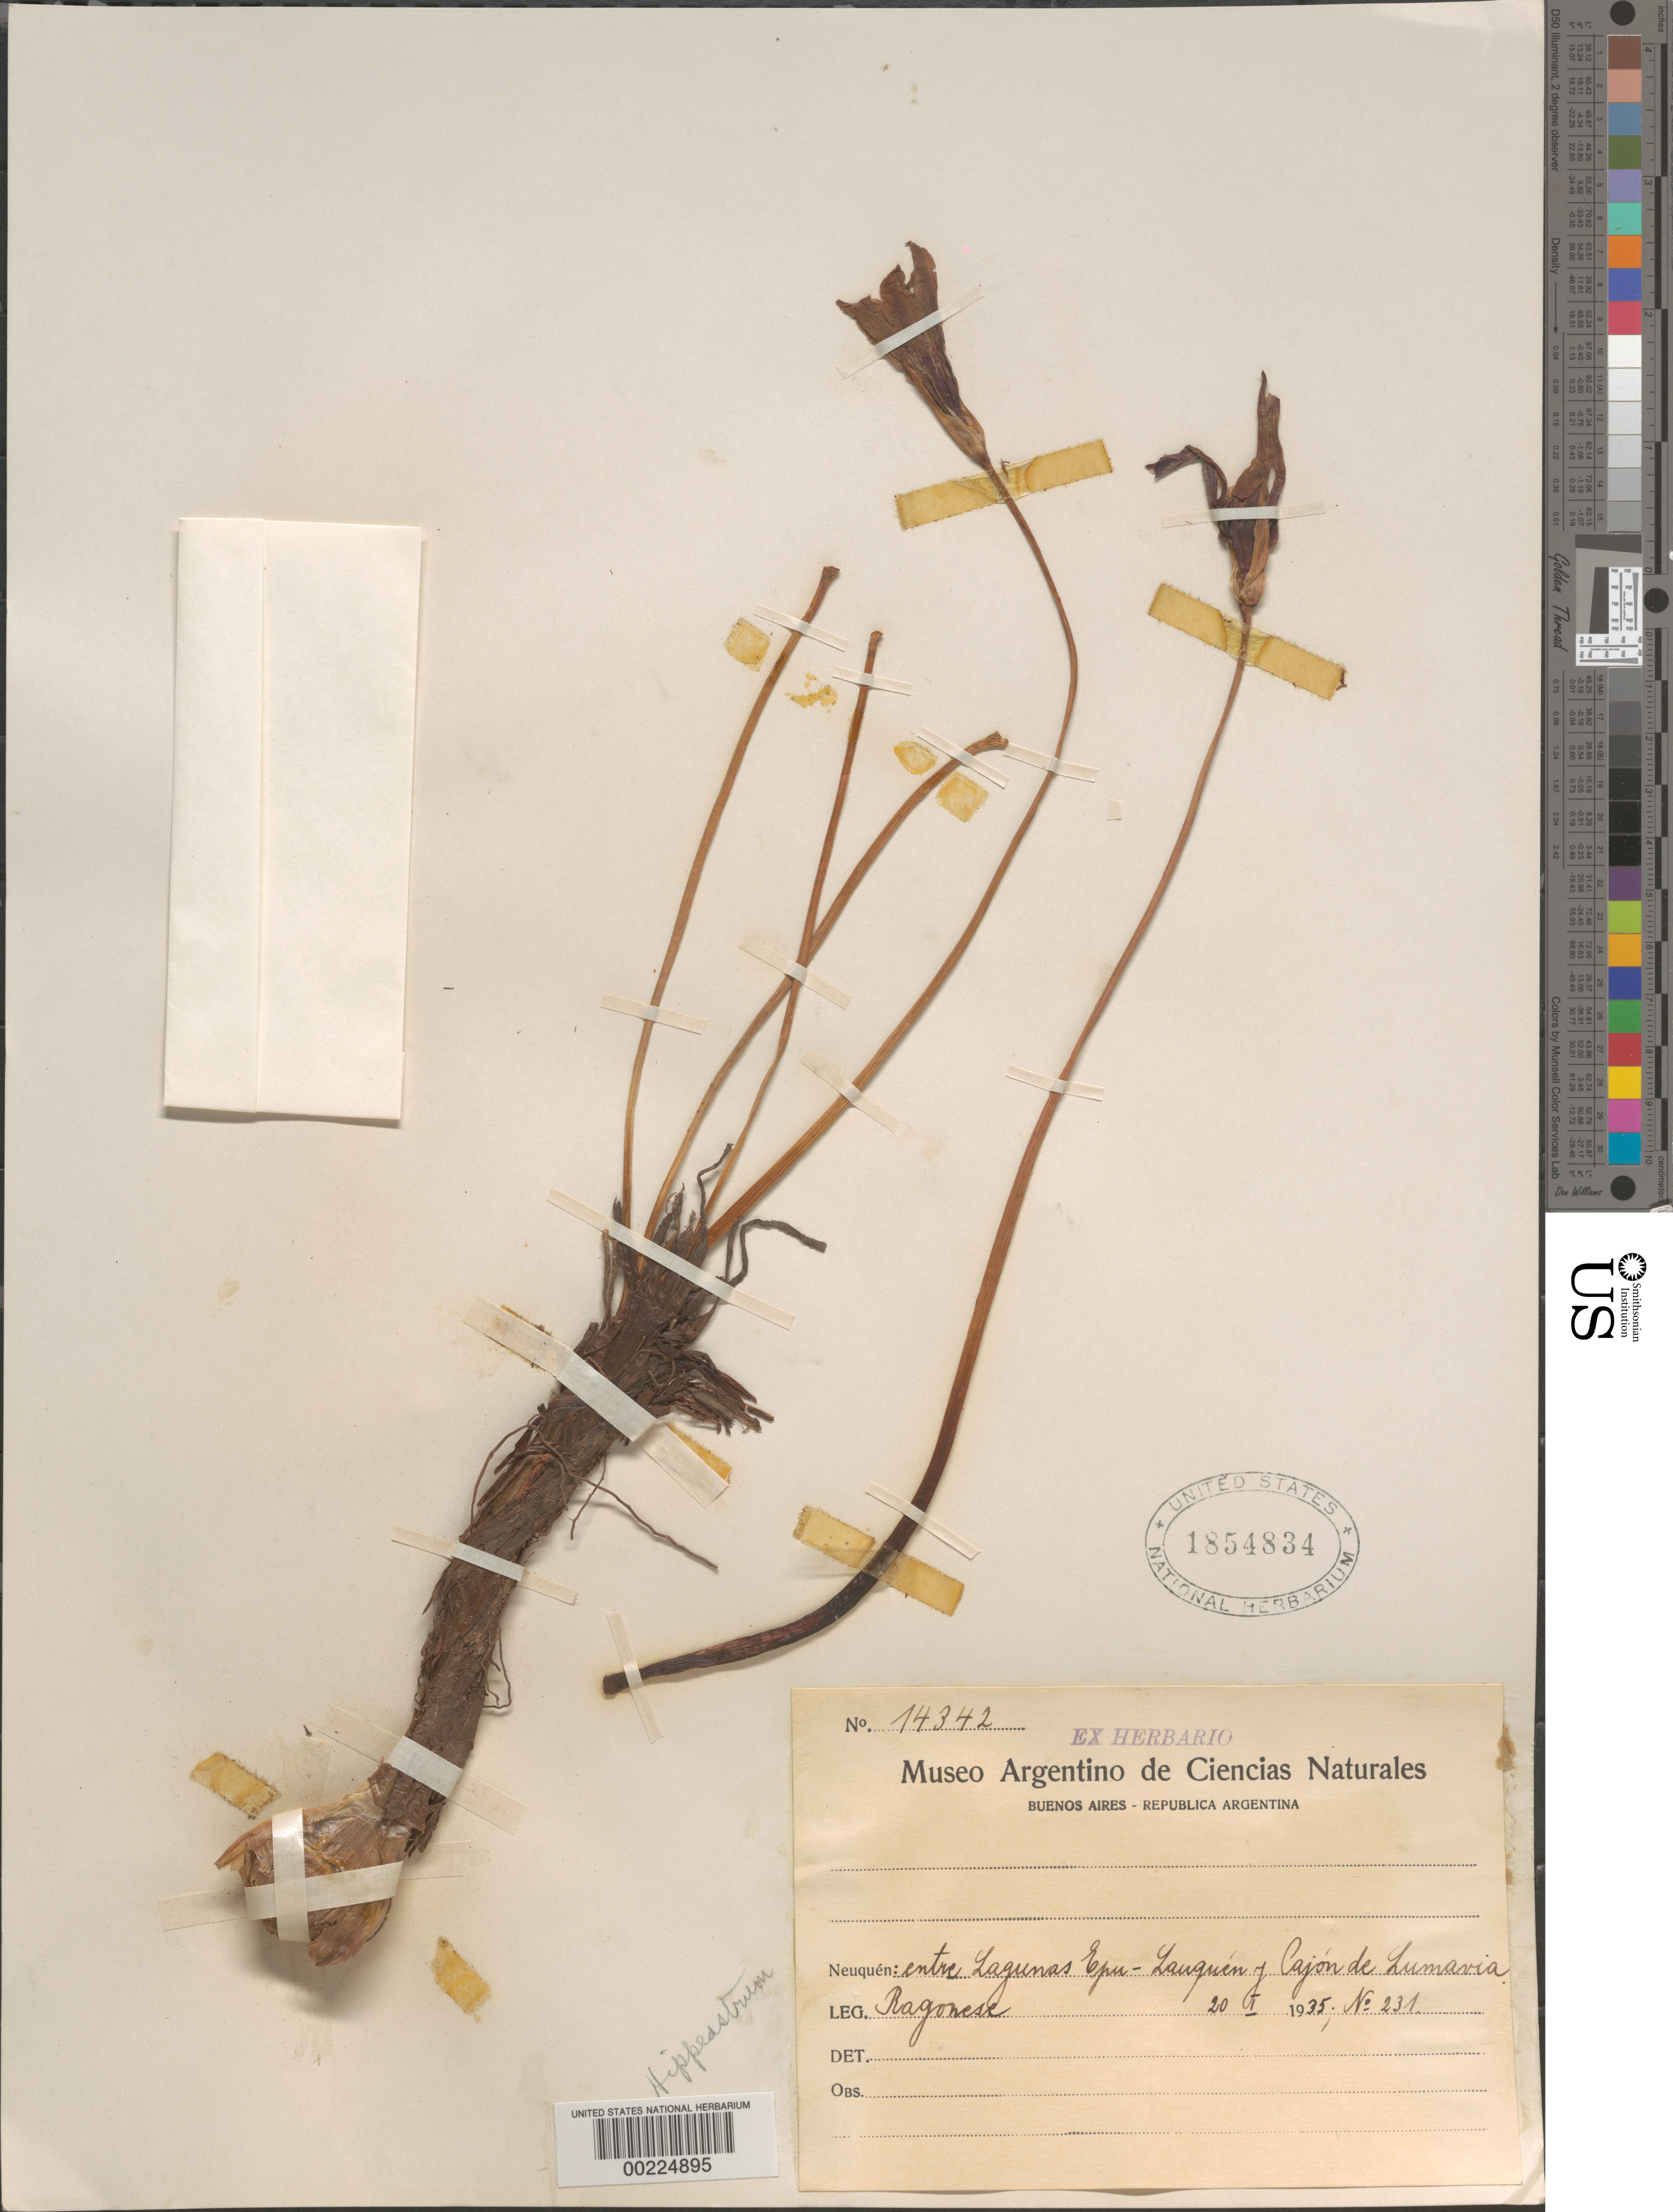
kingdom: Plantae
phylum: Tracheophyta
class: Liliopsida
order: Asparagales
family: Amaryllidaceae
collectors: A. Ragonese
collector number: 14342 / 231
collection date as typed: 20 Jan 1935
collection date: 1935-01-20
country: Argentina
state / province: Neuquén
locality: Between Lagunas Epu-Languen y Cajon de Lumavia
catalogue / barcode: US 1854834